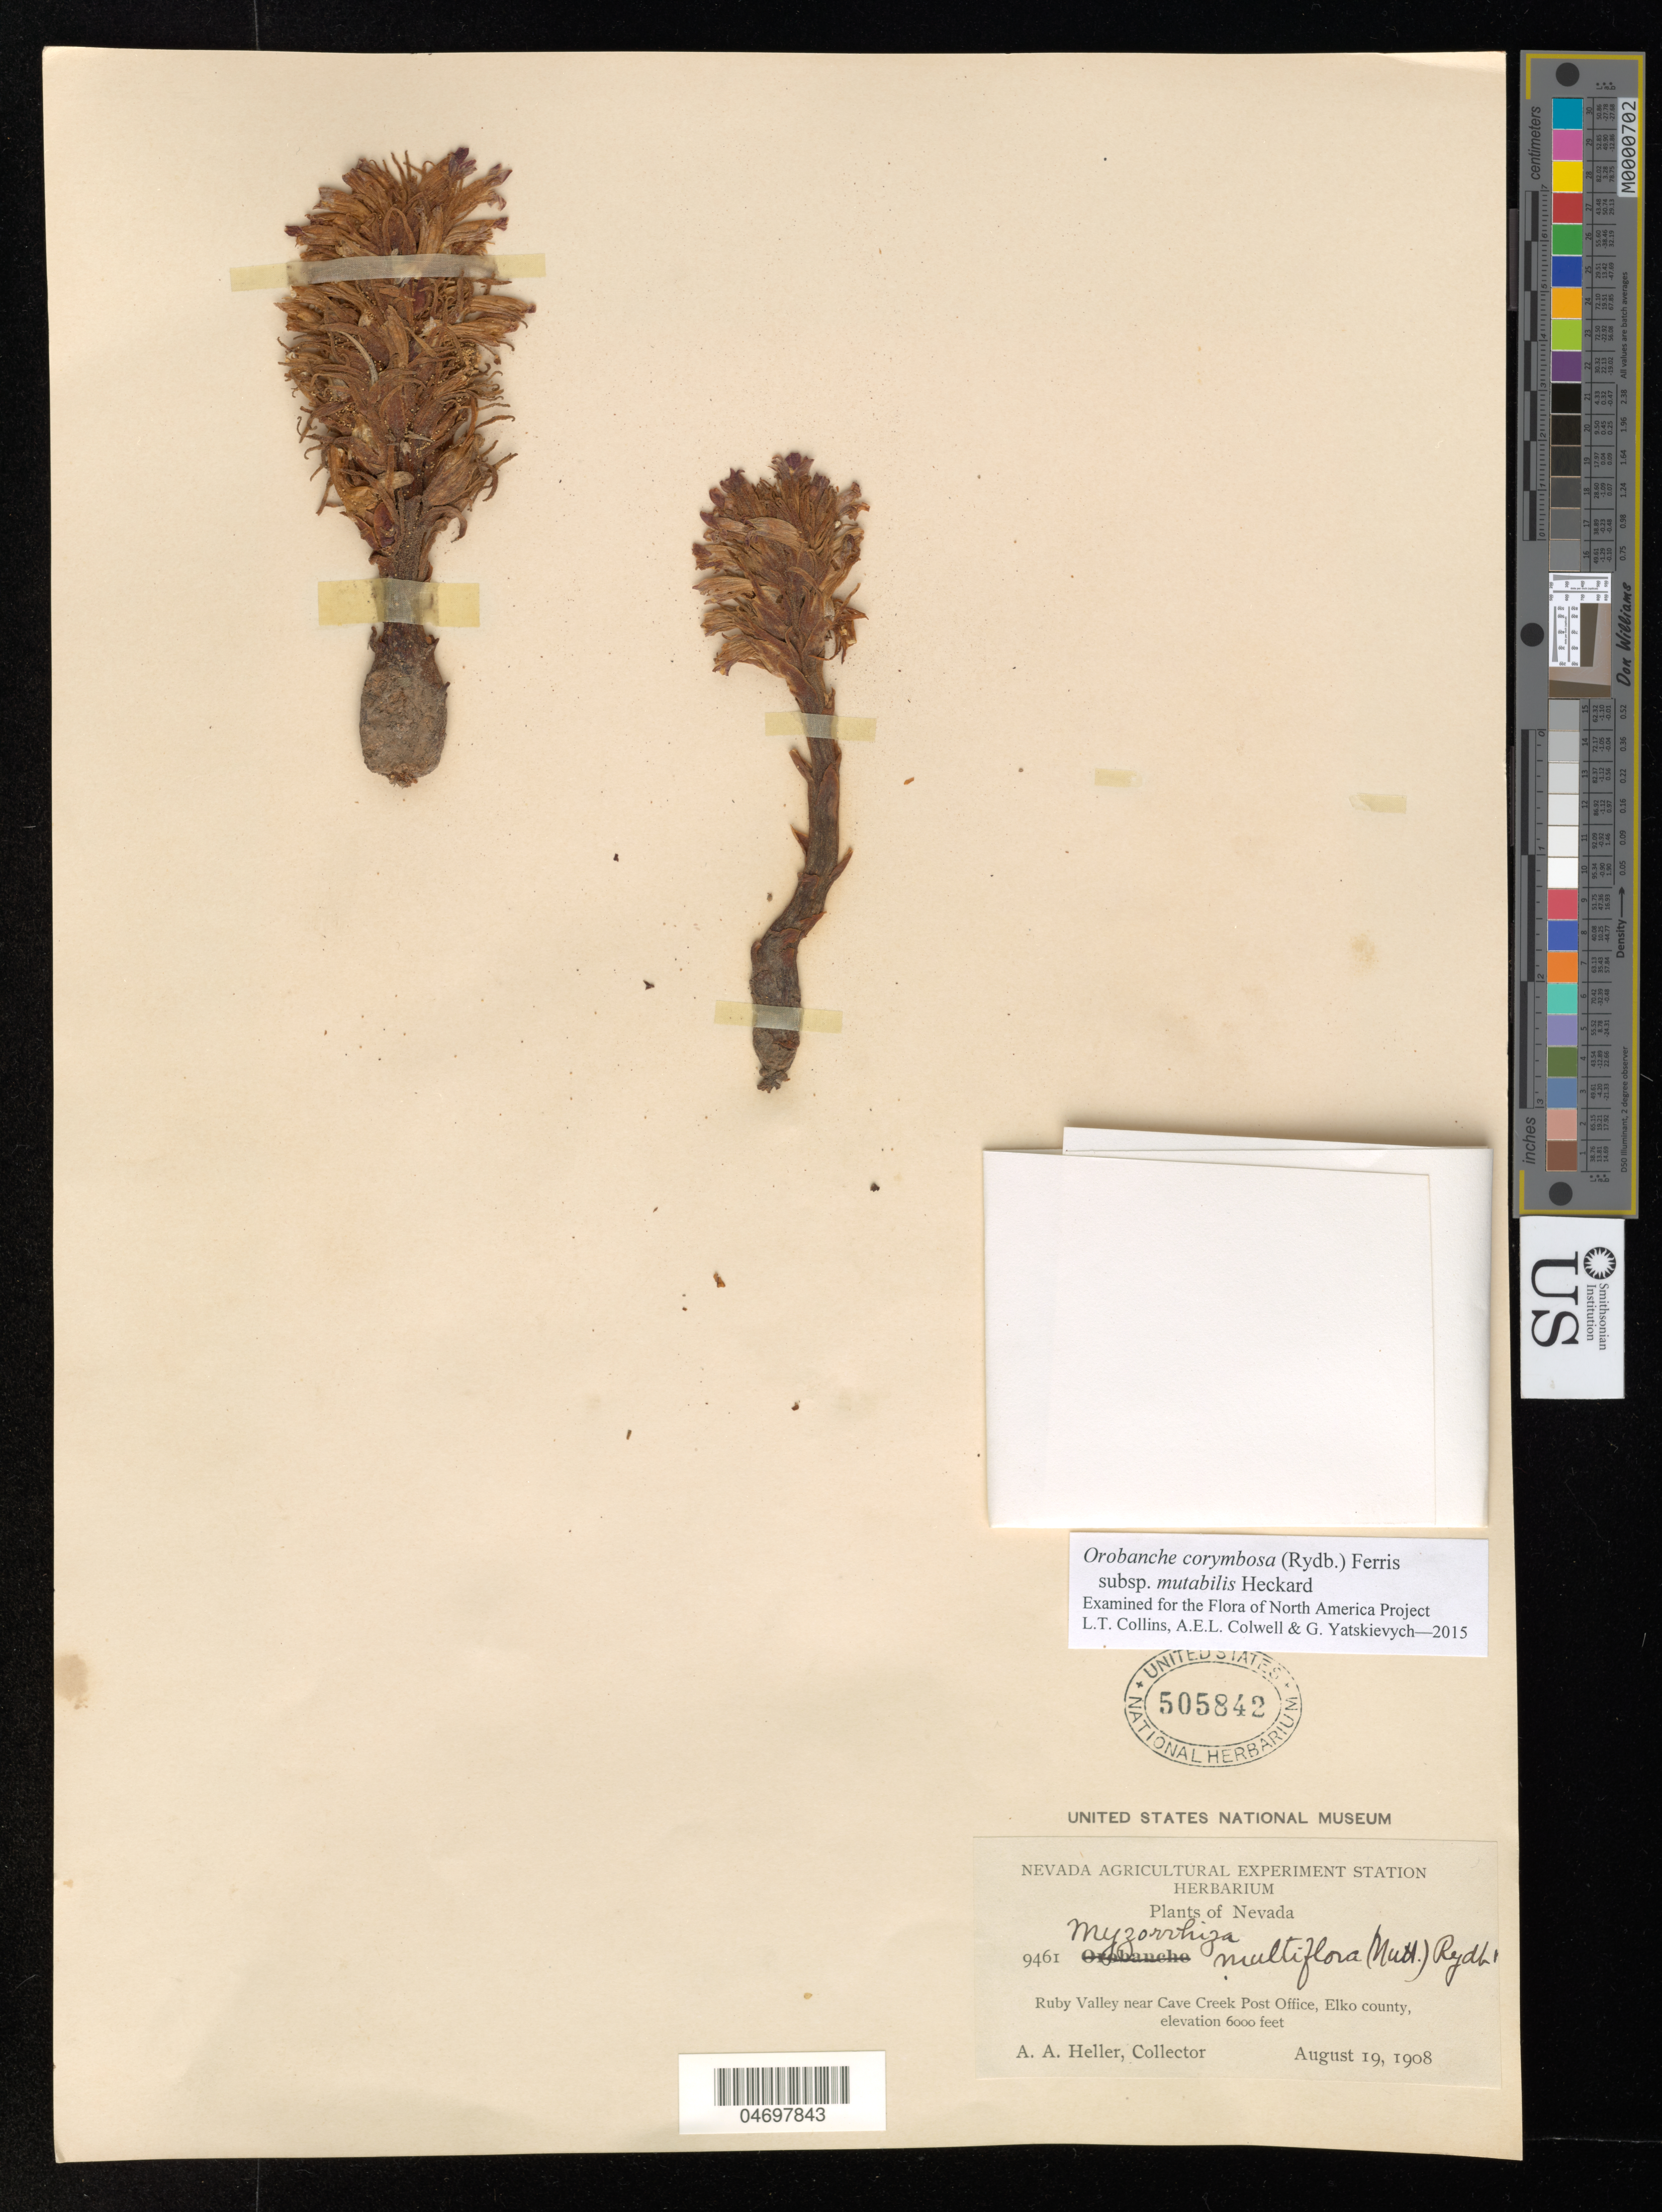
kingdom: Plantae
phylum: Tracheophyta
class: Magnoliopsida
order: Lamiales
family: Orobanchaceae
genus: Orobanche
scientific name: Orobanche corymbosa subsp. mutabilis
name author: Heckard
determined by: Collins, L. T.; Colwell, A. E.; Yatskievych, G. A.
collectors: A. A. Heller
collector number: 9461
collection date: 1908-08-19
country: United States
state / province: Nevada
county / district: Elko Co.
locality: Ruby Valley near Cave Creek Post Office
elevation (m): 1829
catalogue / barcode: US 505842